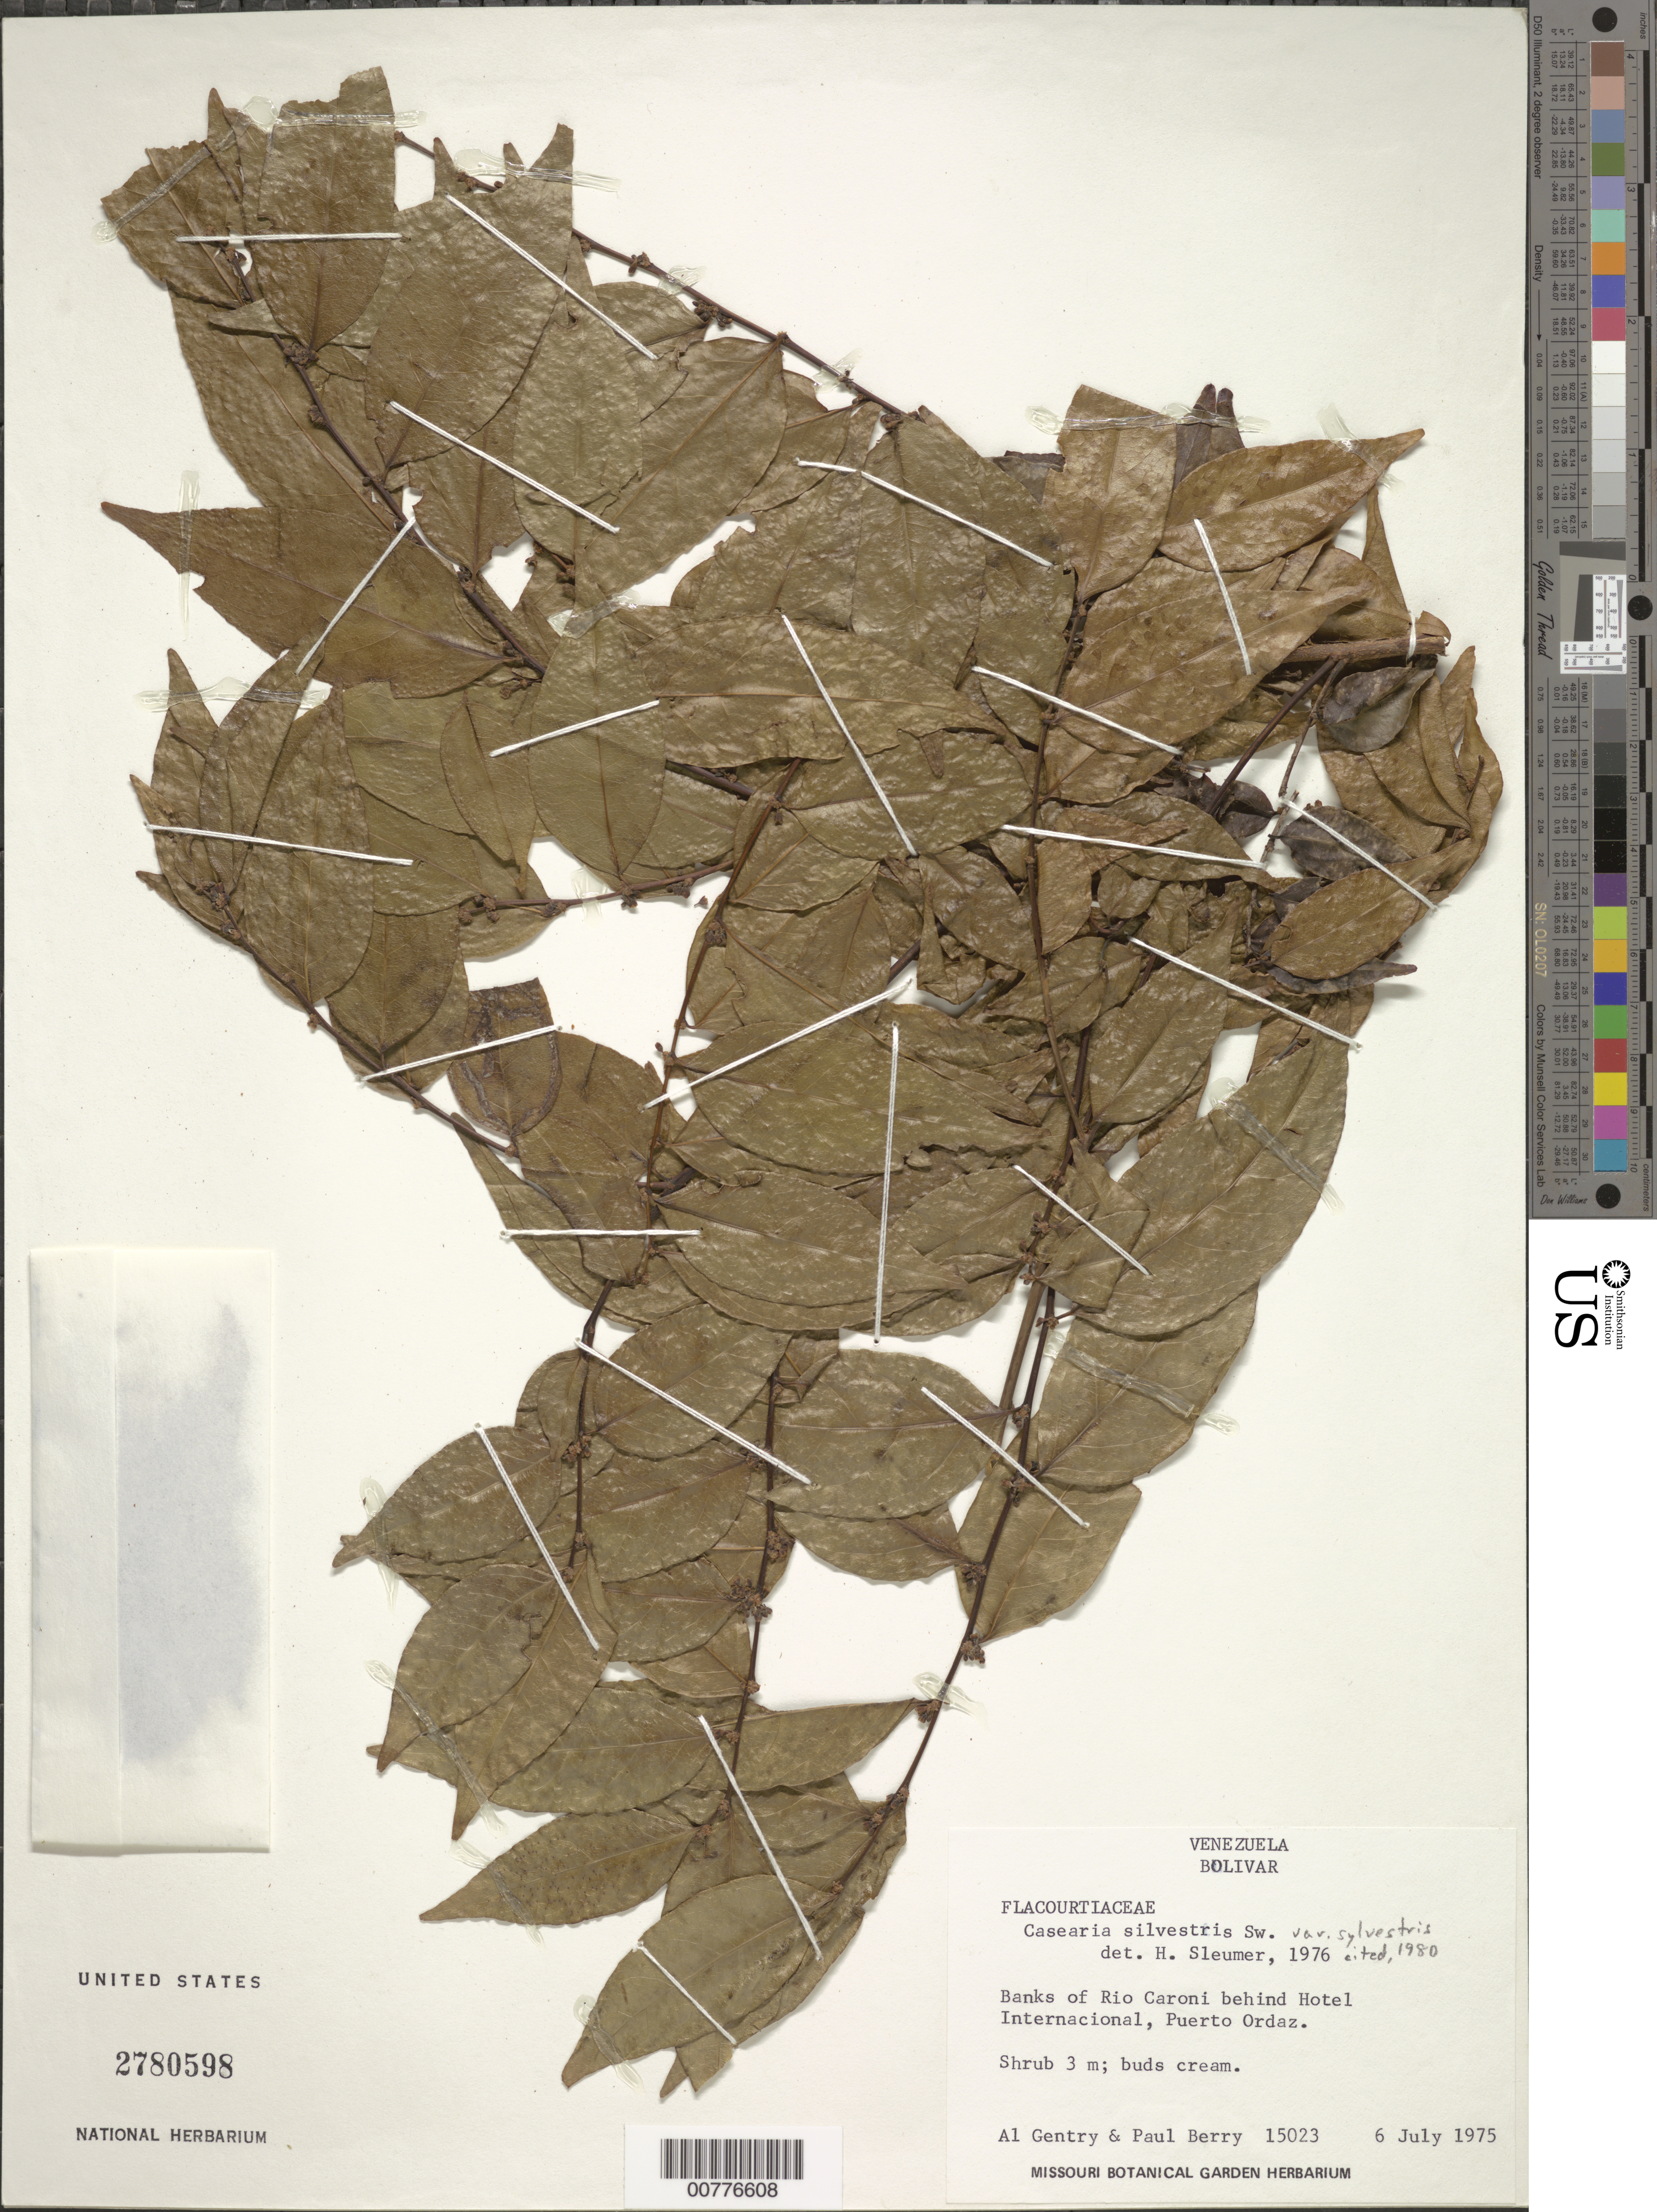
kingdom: Plantae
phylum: Tracheophyta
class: Magnoliopsida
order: Malpighiales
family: Salicaceae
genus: Casearia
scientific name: Casearia sylvestris var. sylvestris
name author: Sw.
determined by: Sleumer, H. O.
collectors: A. H. Gentry & P. Berry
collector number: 15023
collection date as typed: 6-Jul-75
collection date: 1975-07-06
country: Venezuela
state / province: Bolívar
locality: Puerto Ordaz, bank of Río Caroní, behind Hotel Internacional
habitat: Riverbank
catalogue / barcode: US 2780598